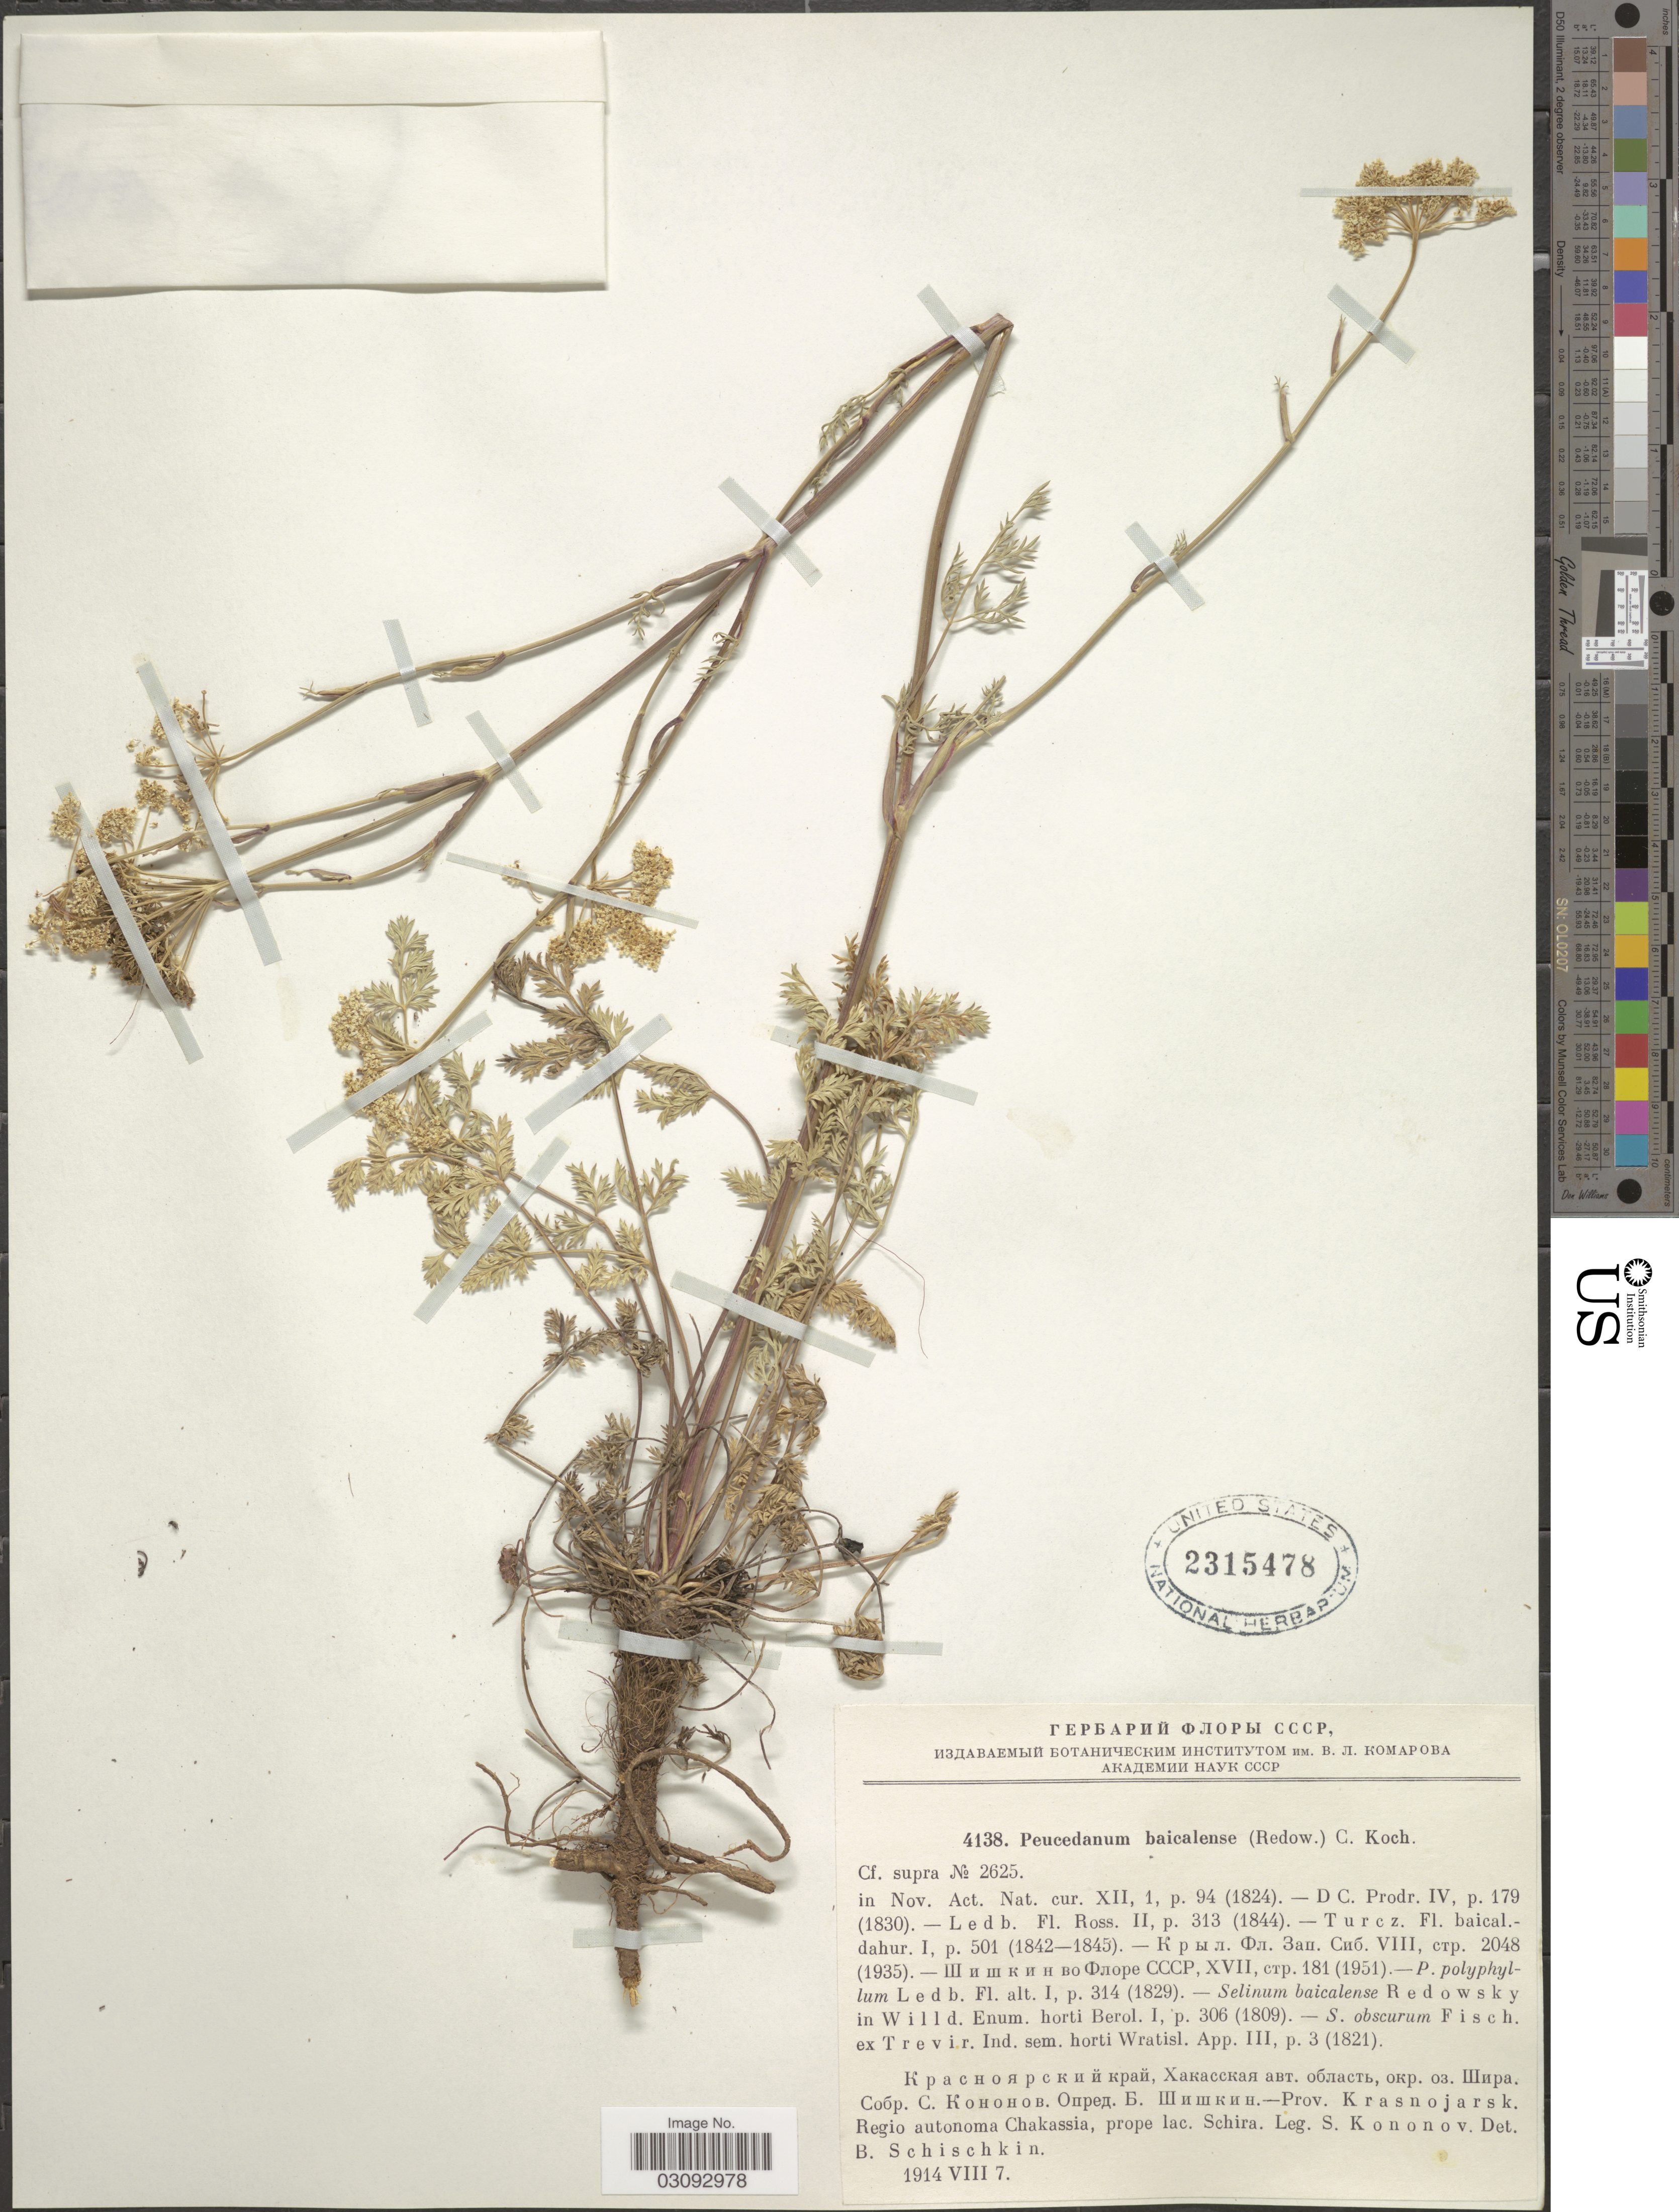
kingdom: Plantae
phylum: Tracheophyta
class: Magnoliopsida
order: Apiales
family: Apiaceae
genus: Peucedanum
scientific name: Peucedanum baicalense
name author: (Redowsky ex Willd.) W.D.J. Koch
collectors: S. Kononov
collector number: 4138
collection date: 1914-08-07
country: Russian Federation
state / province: Krasnoyarsk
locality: Prov. Krasnojarsk, Regio autonoma Chakassia, prope lac. Schira.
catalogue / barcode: US 2315478